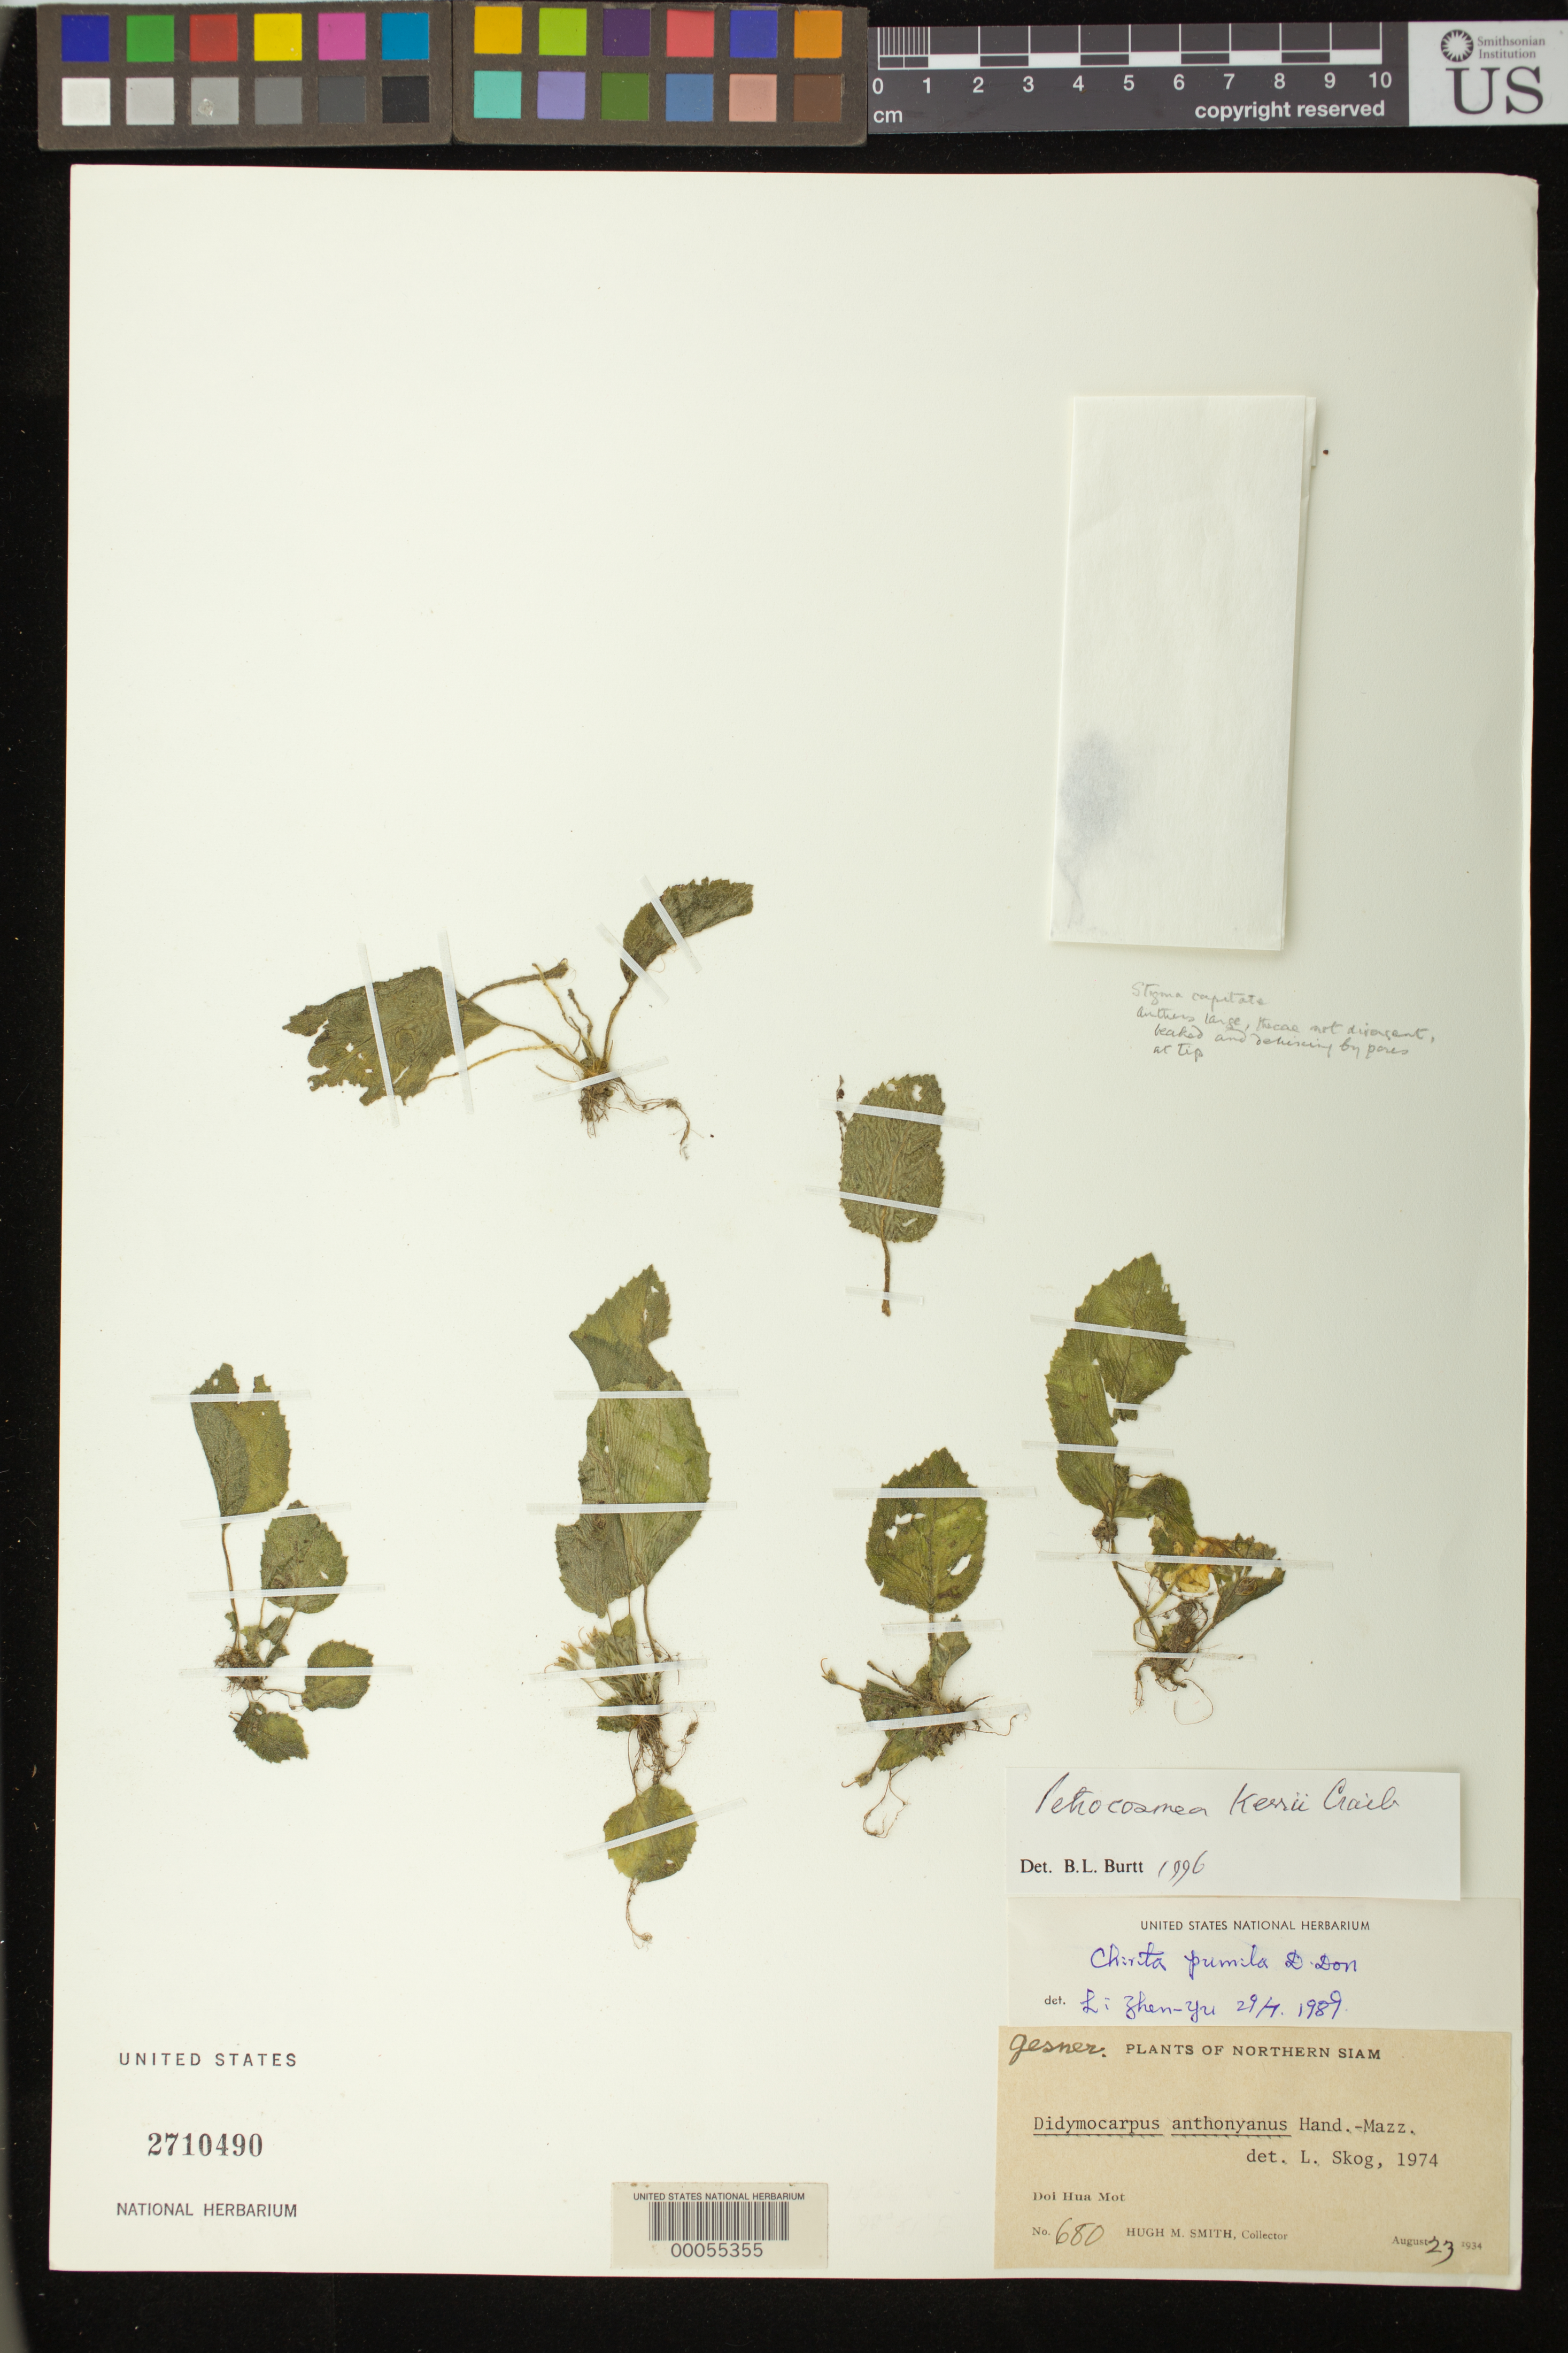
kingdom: Plantae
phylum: Tracheophyta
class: Magnoliopsida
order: Lamiales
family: Gesneriaceae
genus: Didymocarpus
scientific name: Didymocarpus anthonyanus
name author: Hand.-Mazz.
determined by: Skog, Laurence E.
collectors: H. M. Smith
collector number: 680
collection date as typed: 23 Aug 1934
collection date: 1934-08-23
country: Thailand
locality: Doi ha mot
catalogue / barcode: US 2710490